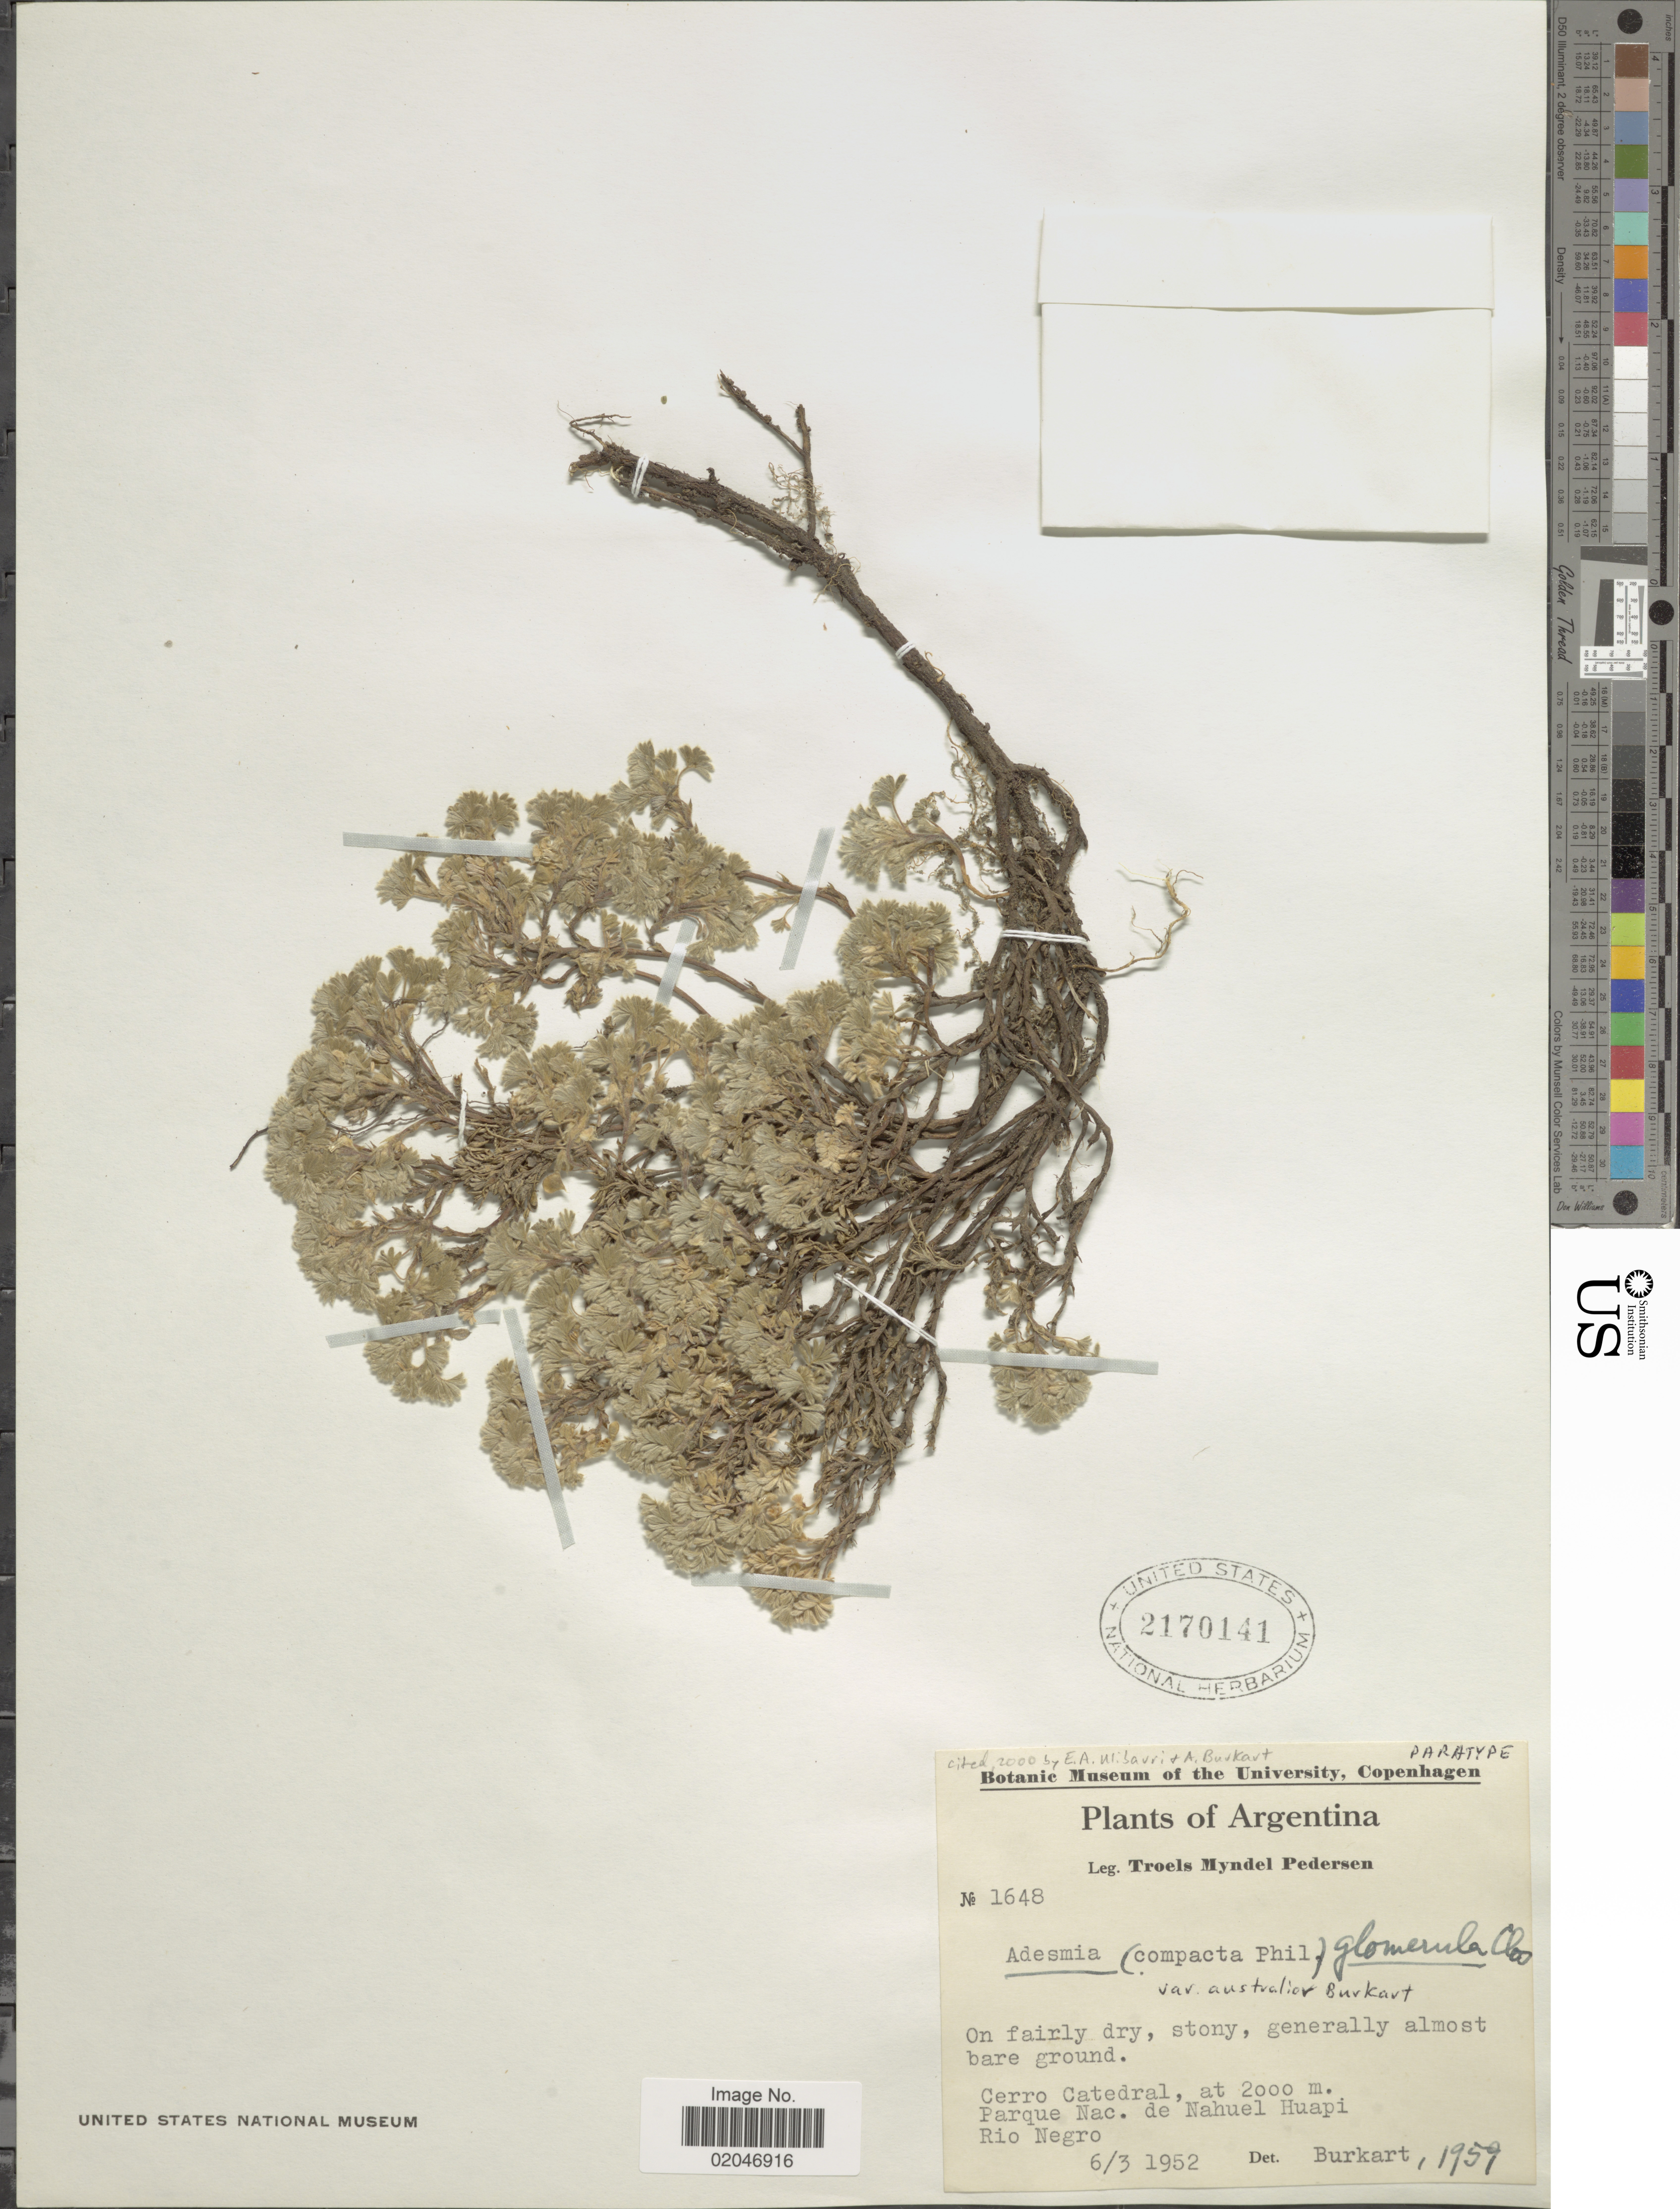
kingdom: Plantae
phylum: Tracheophyta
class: Magnoliopsida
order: Fabales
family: Fabaceae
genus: Adesmia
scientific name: Adesmia glomerula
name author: Clos in Gay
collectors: T. Pederson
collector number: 1648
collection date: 1952-03-06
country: Argentina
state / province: Rio Negro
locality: Cerro catedral, Parque Nac. de Nahuel Huapi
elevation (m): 2000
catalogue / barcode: US 2170141